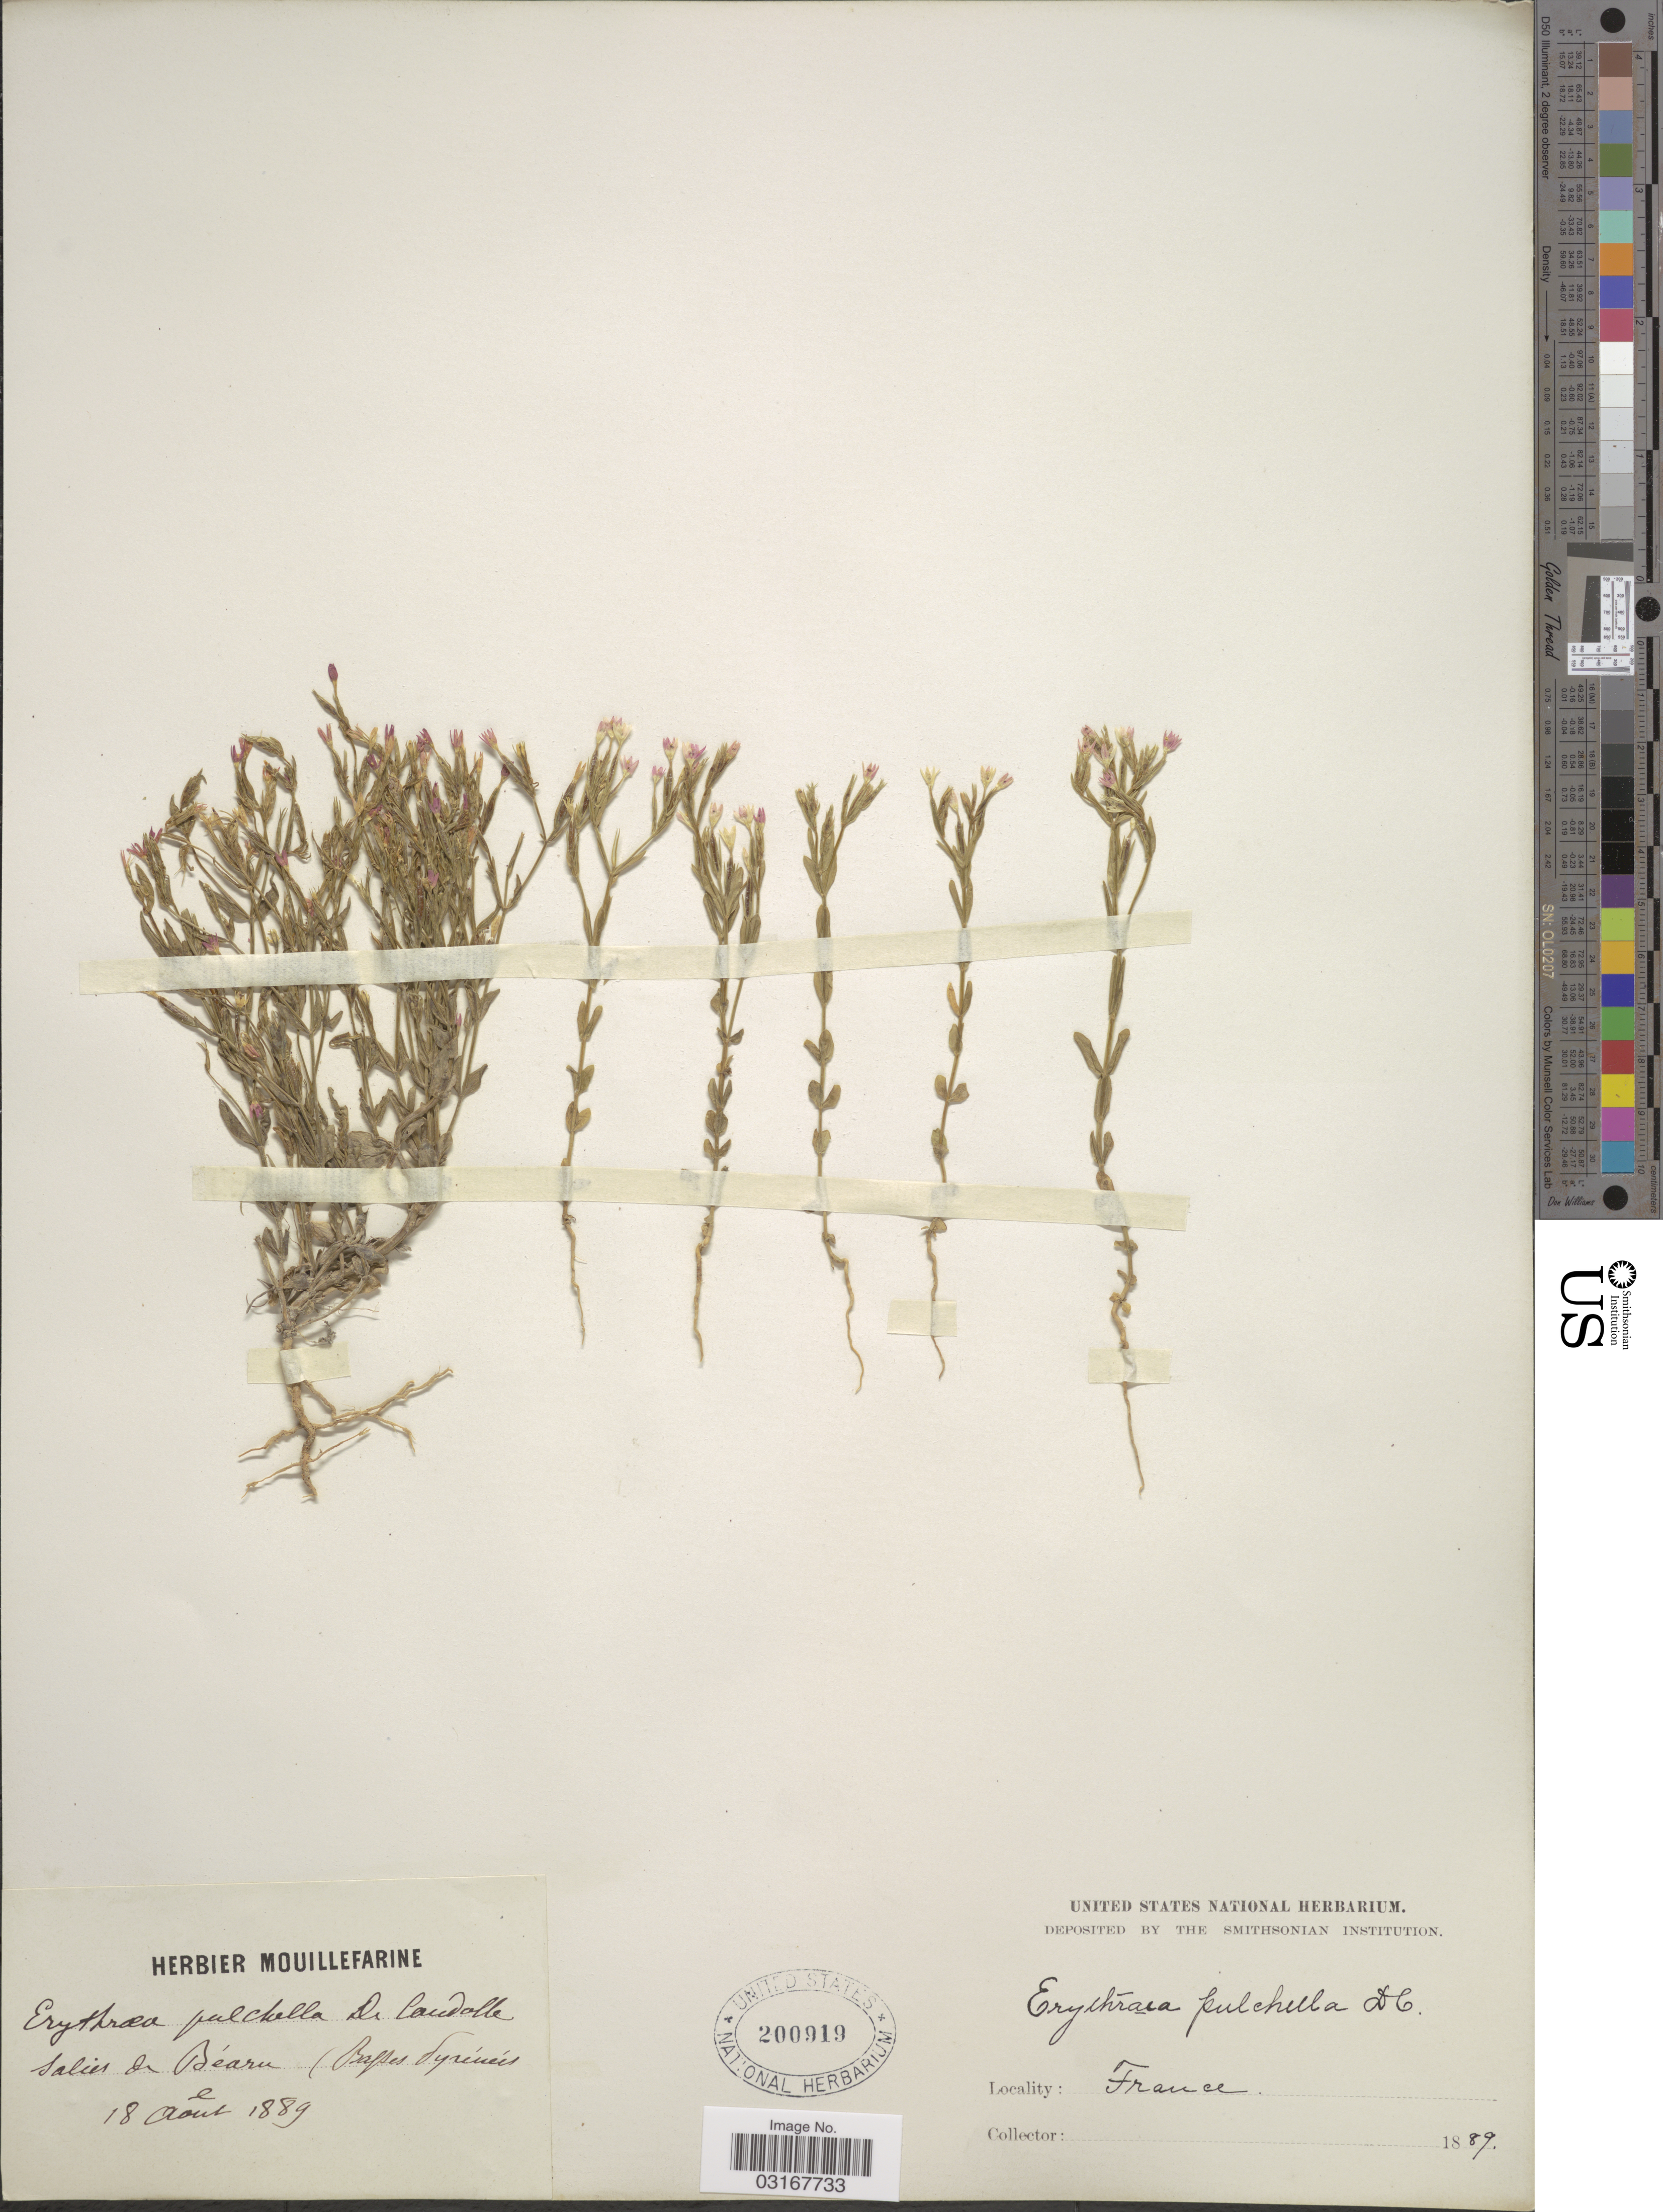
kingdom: Plantae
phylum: Tracheophyta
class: Magnoliopsida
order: Gentianales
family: Gentianaceae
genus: Centaurium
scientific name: Centaurium pulchellum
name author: (Sw.) Druce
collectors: ex herb. Mouillefarine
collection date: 1889-08-18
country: France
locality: Salies de Béaru (Basses Pyréneés).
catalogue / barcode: US 200919